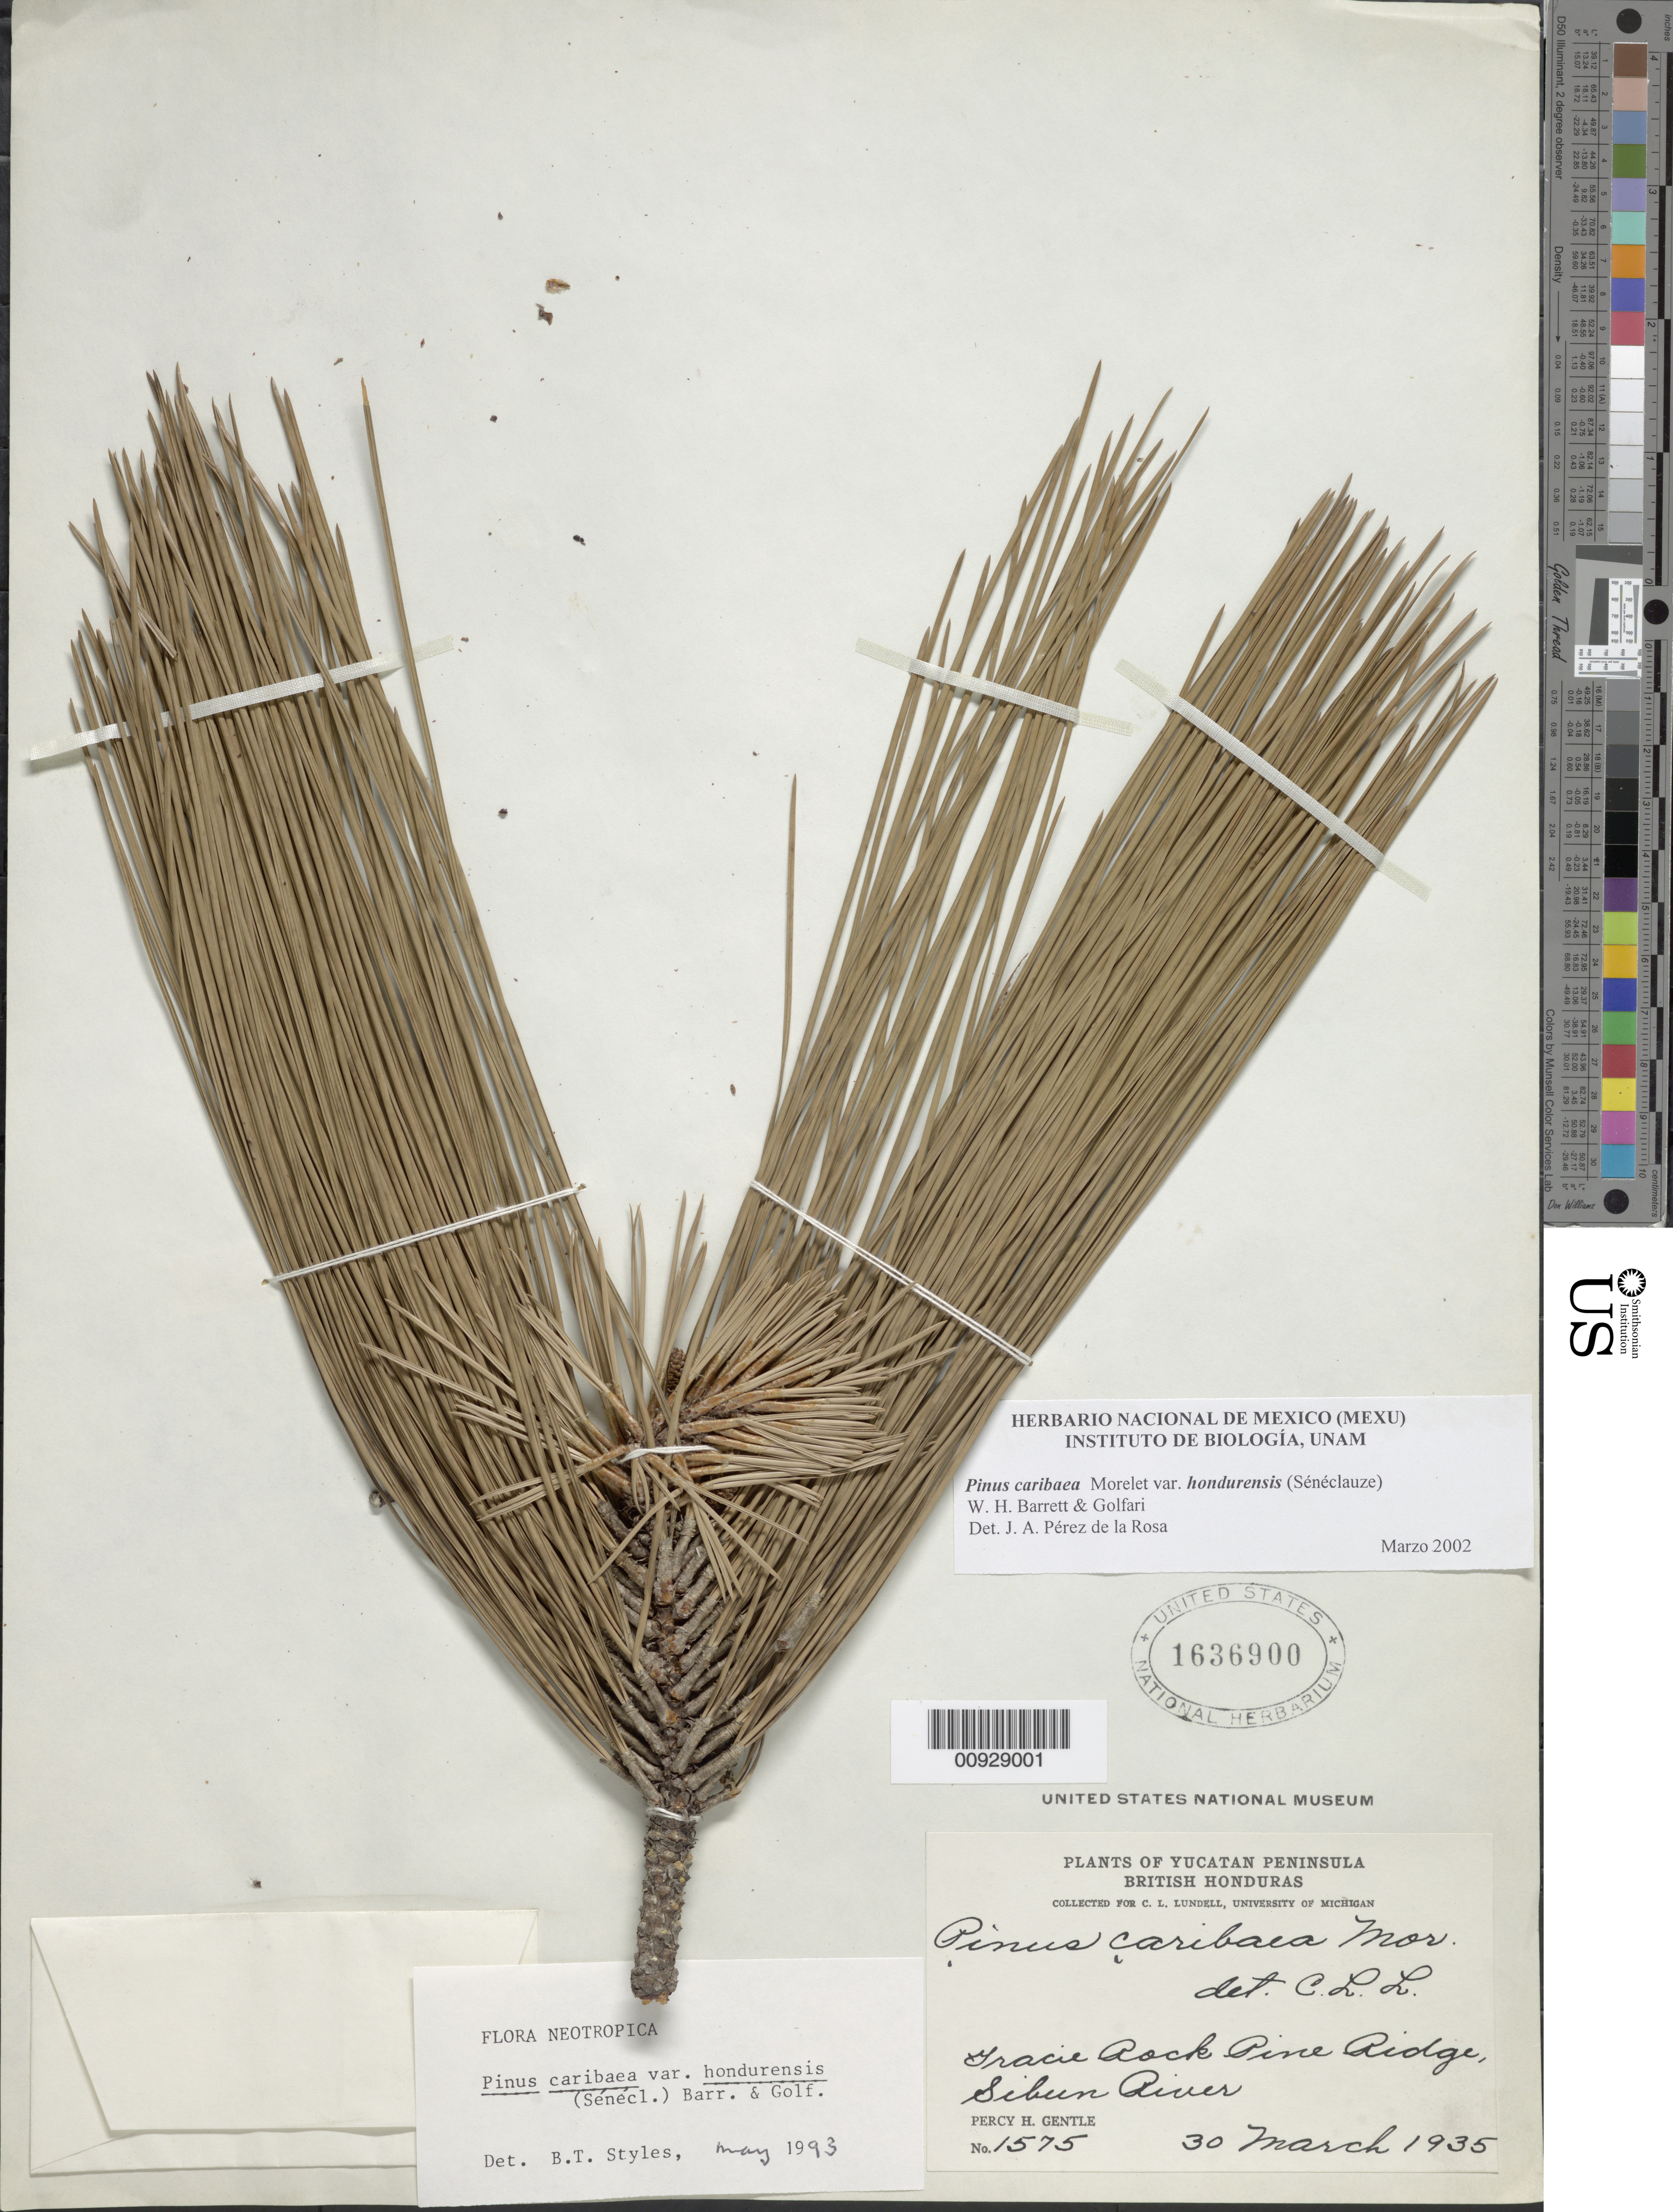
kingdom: Plantae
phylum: Tracheophyta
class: Pinopsida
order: Pinales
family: Pinaceae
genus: Pinus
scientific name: Pinus caribaea var. hondurensis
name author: (Sénécl.) W.H.G. Barrett & Golfari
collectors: P. H. Gentle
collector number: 1575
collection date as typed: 30 Mar 1935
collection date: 1935-03-30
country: Belize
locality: Gracie Rock Pine Ridge, Sibun River.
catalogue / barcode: US 1636900